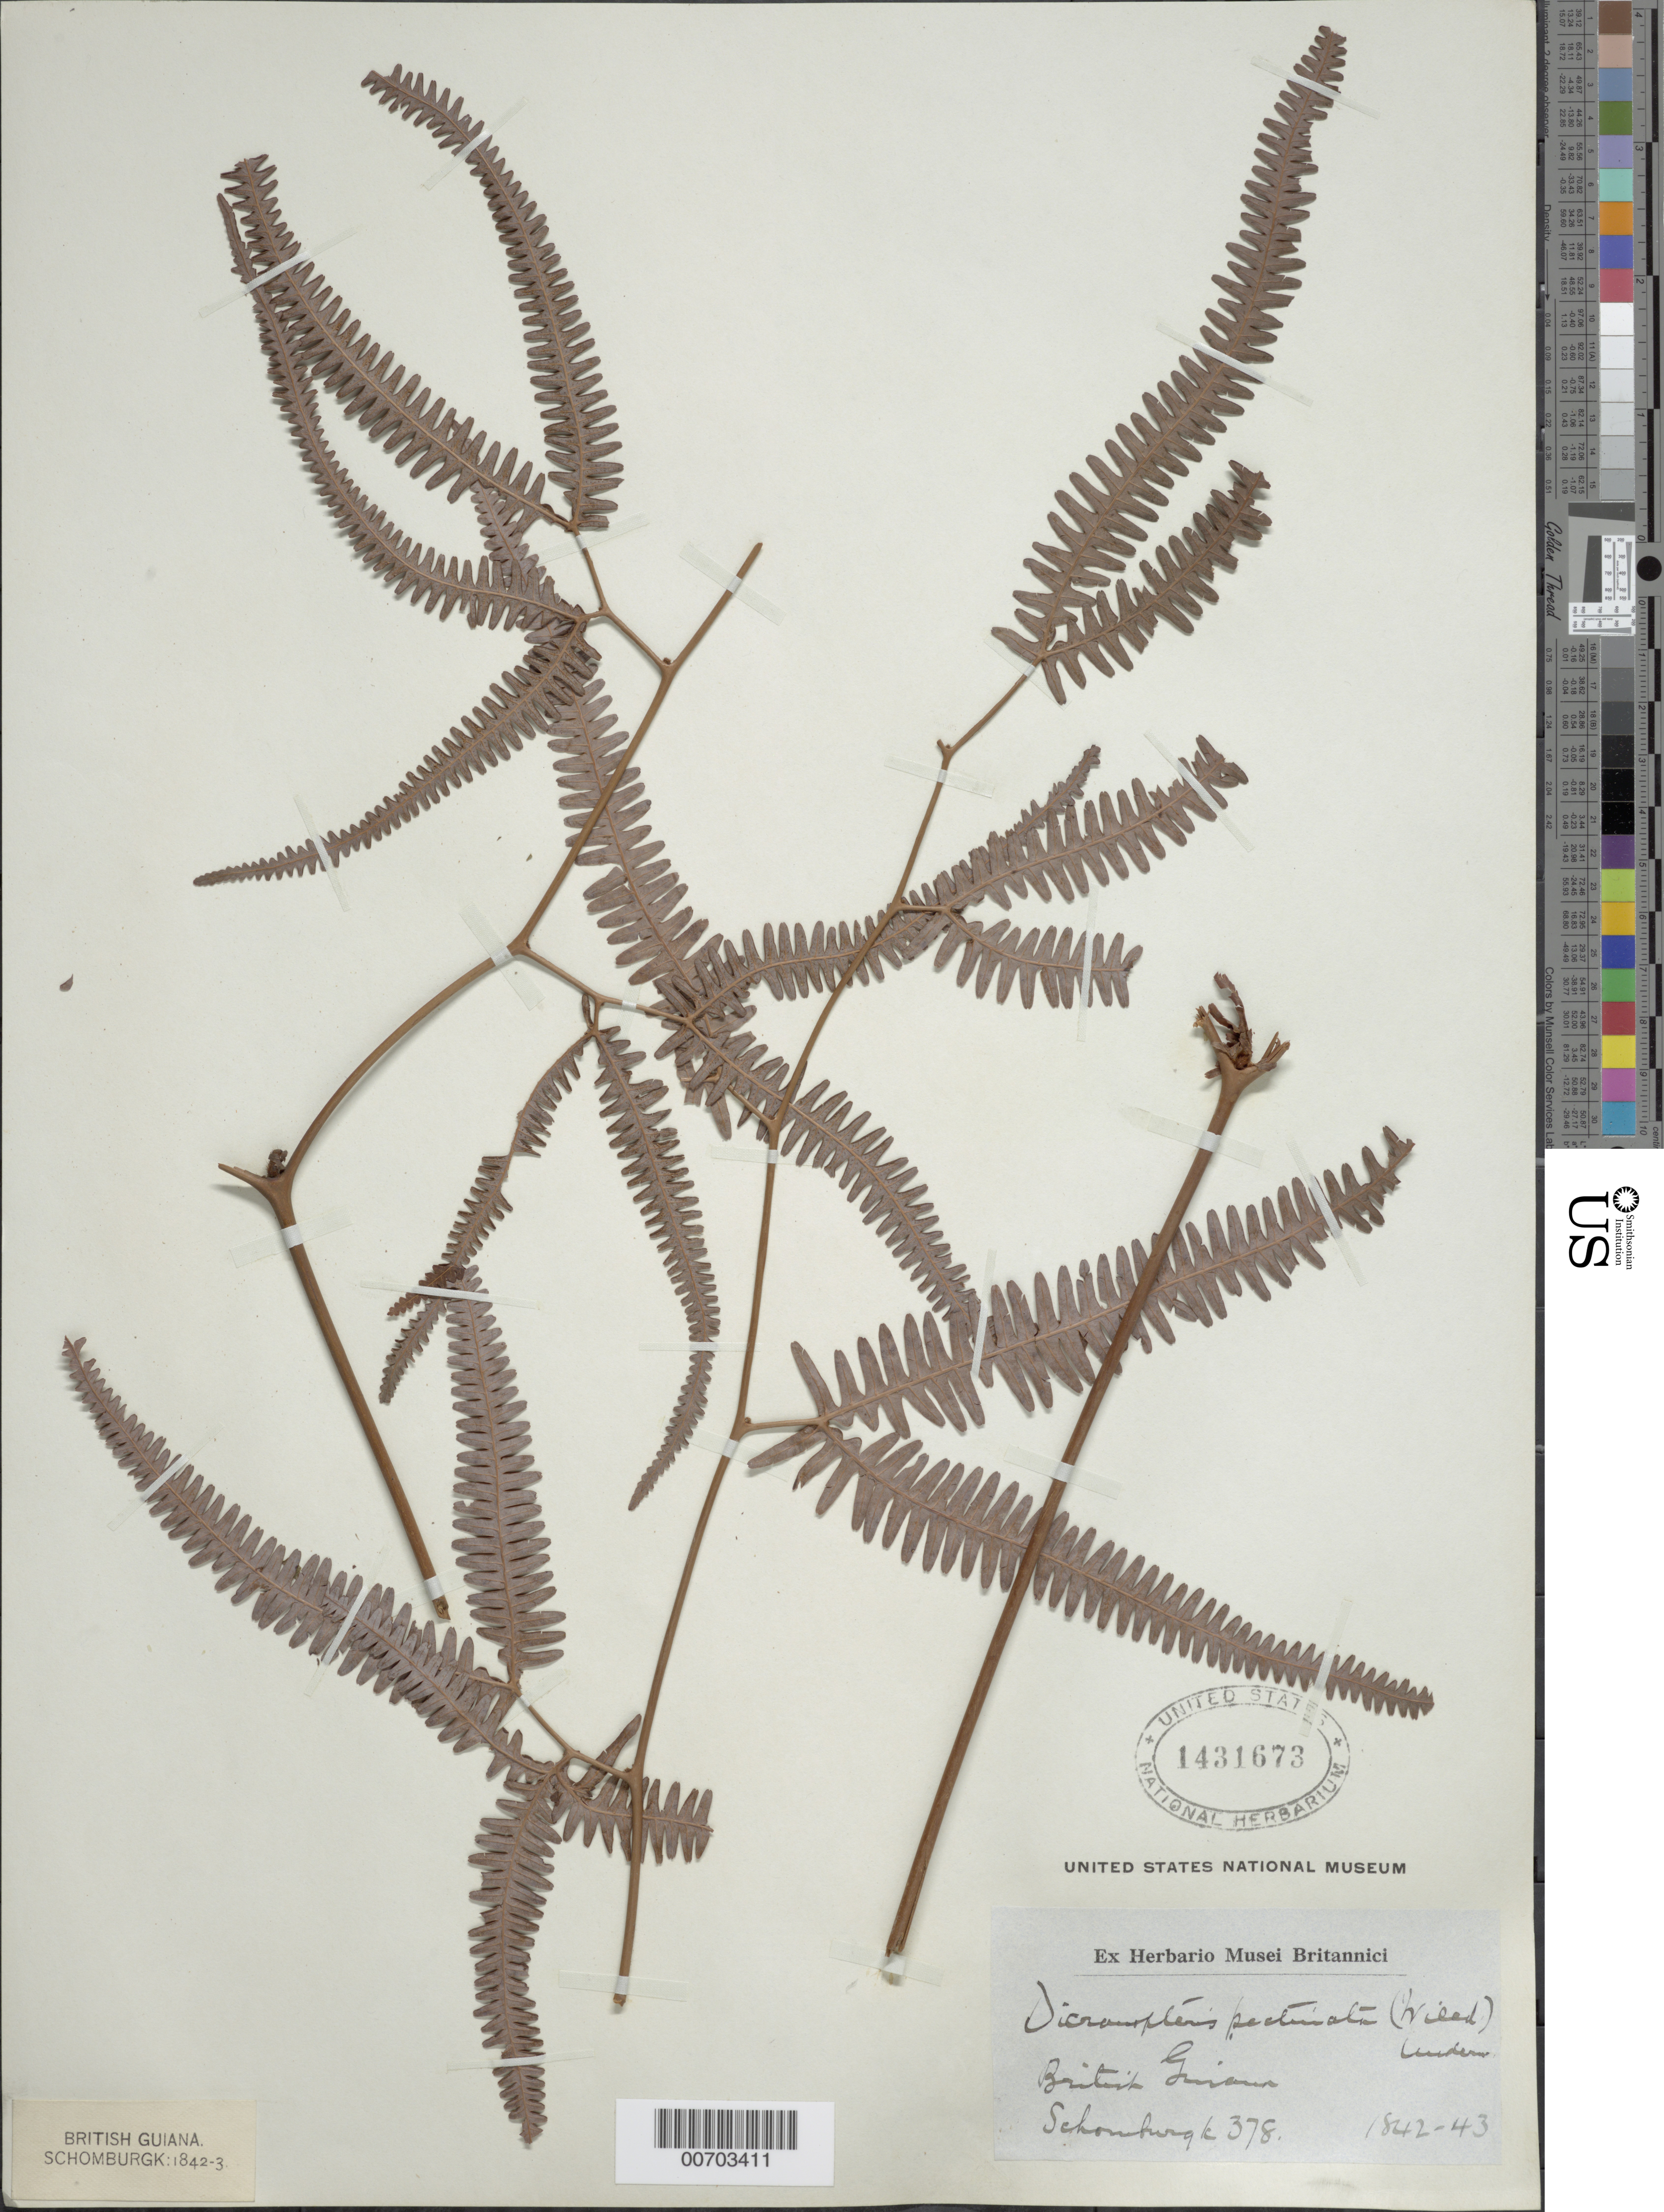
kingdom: Plantae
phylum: Tracheophyta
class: Polypodiopsida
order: Gleicheniales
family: Gleicheniaceae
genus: Gleichenella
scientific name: Gleichenella pectinata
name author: (Willd.) Ching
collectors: -- Schomburgk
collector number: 378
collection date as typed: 1842 to 1843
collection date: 1842/1843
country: Guyana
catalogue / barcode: US 1431673